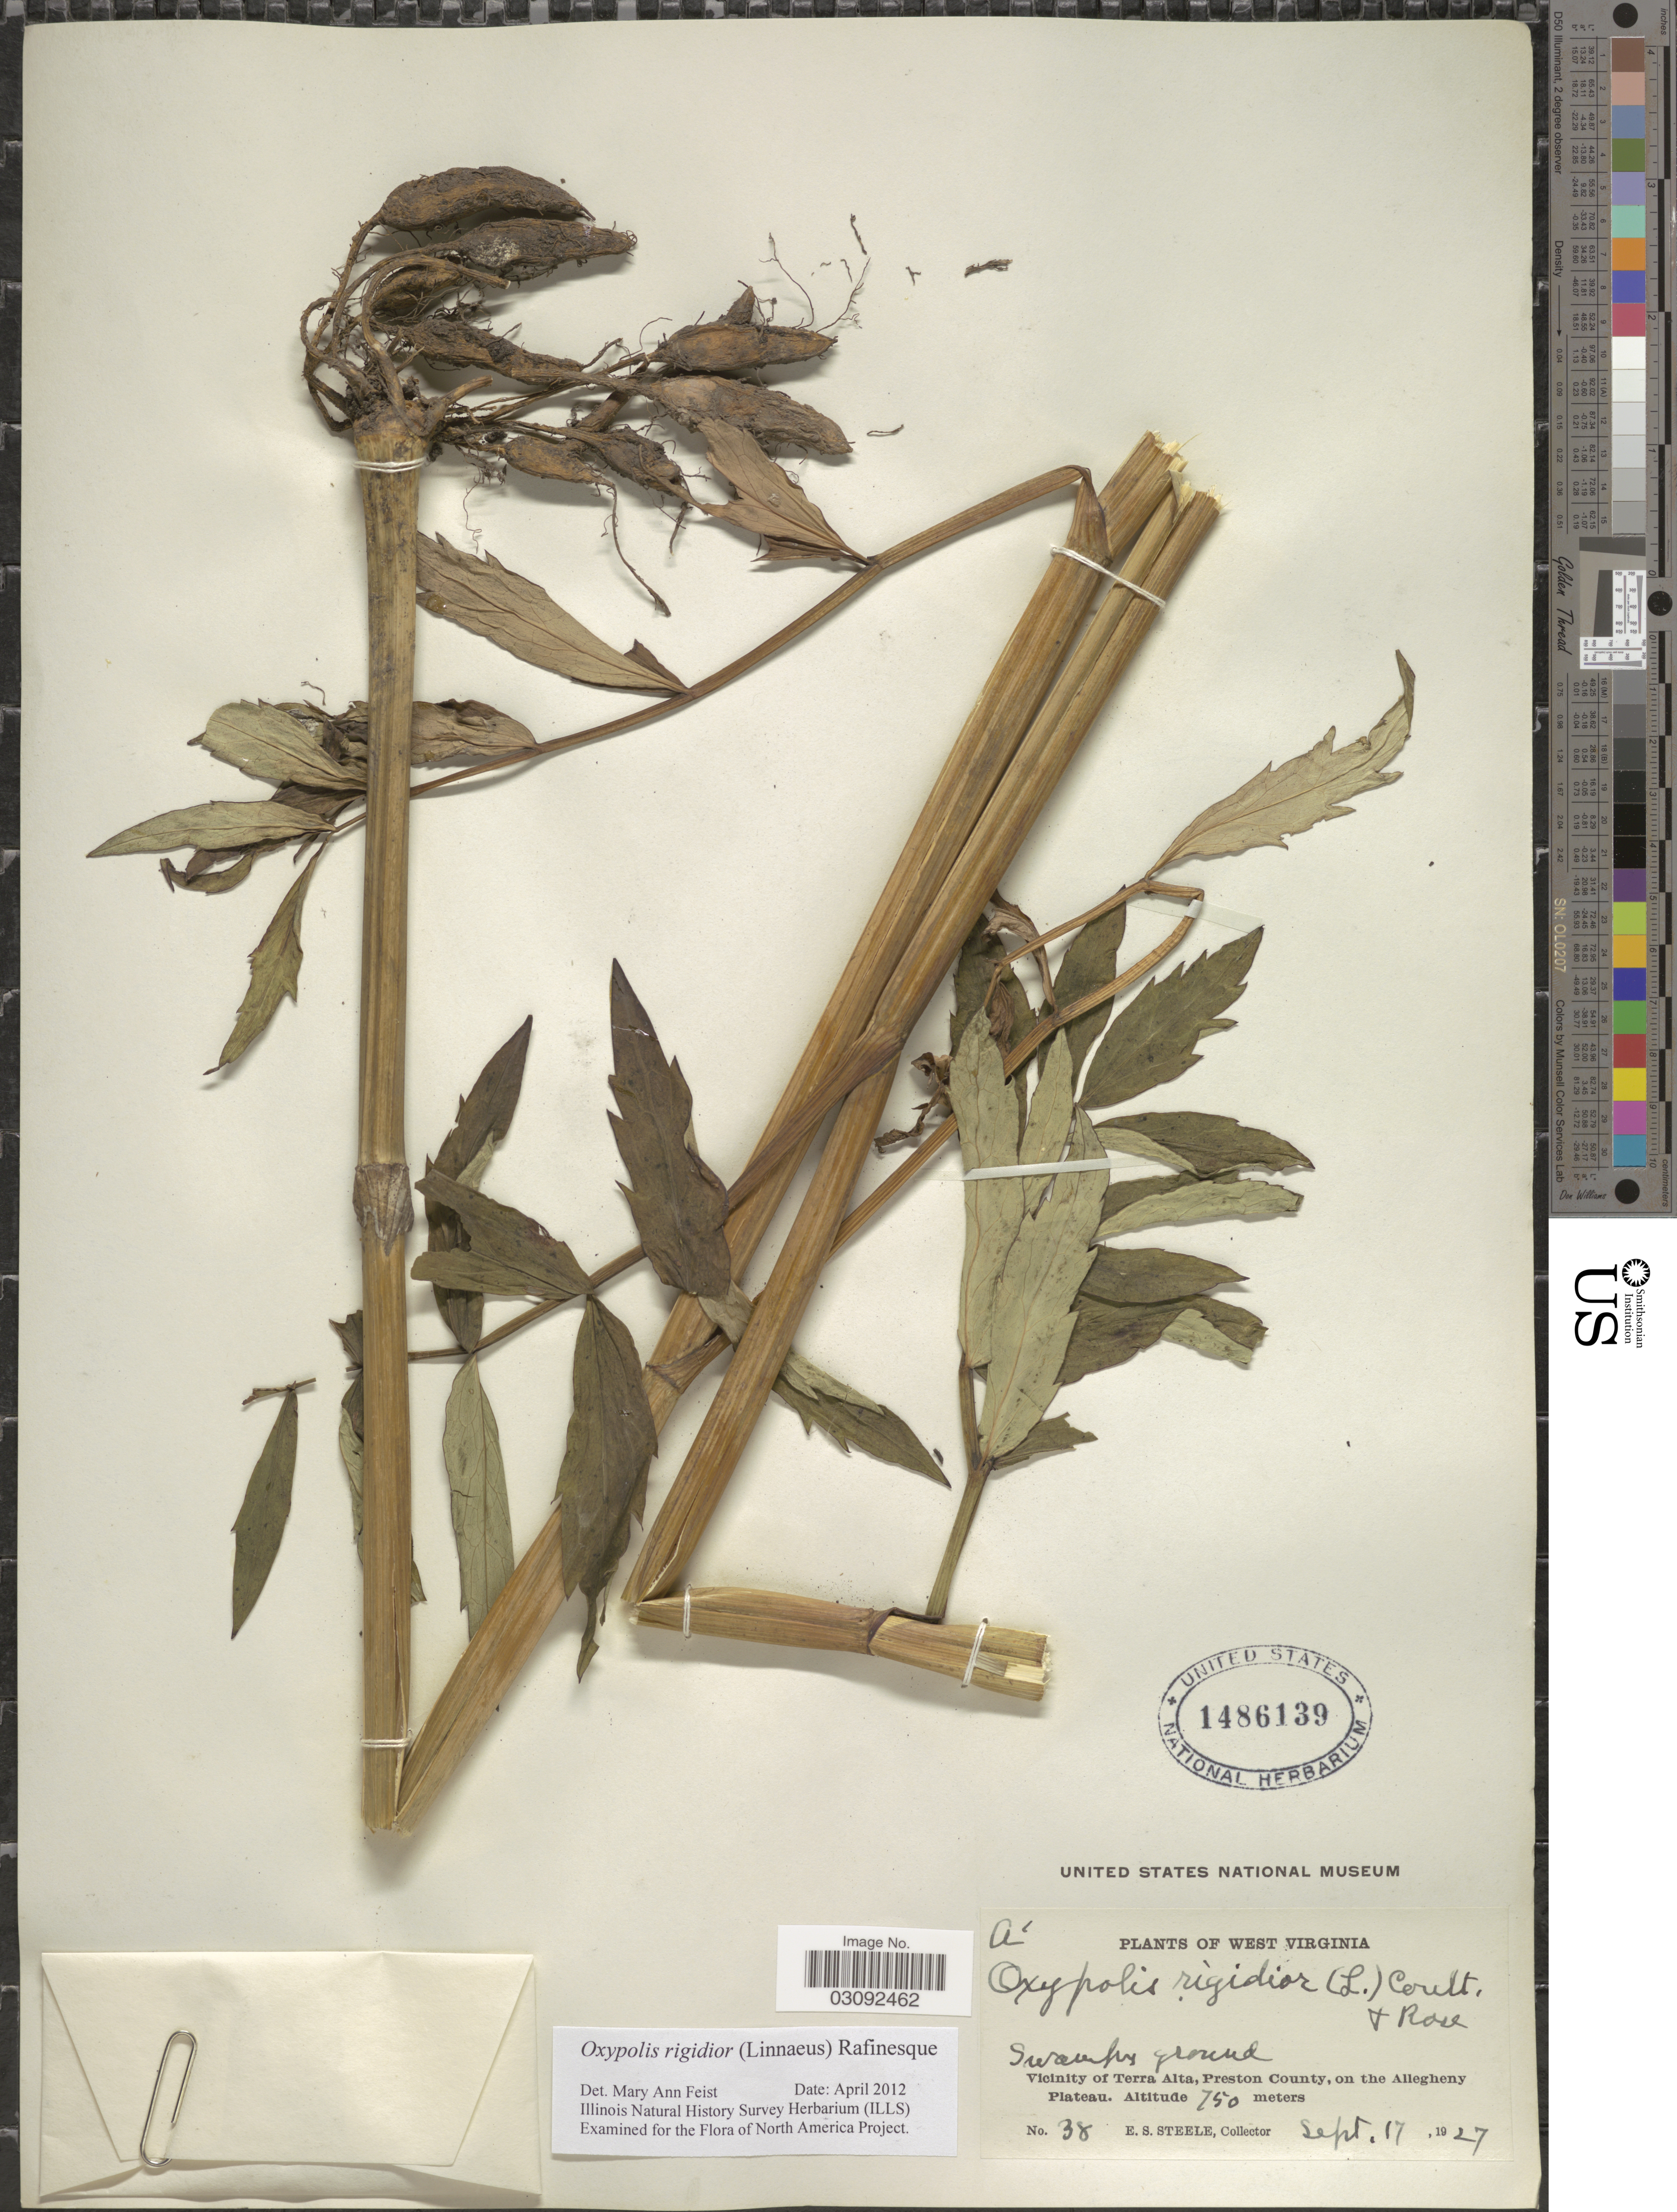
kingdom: Plantae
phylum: Tracheophyta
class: Magnoliopsida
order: Apiales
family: Apiaceae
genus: Oxypolis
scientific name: Oxypolis rigidior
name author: (L.) Raf.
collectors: E. Steele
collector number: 38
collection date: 1927-09-17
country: United States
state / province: West Virginia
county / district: Preston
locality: Vicinity of Terra Alta, Preston County, on the Allegheny Plateau.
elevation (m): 750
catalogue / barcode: US 1486139